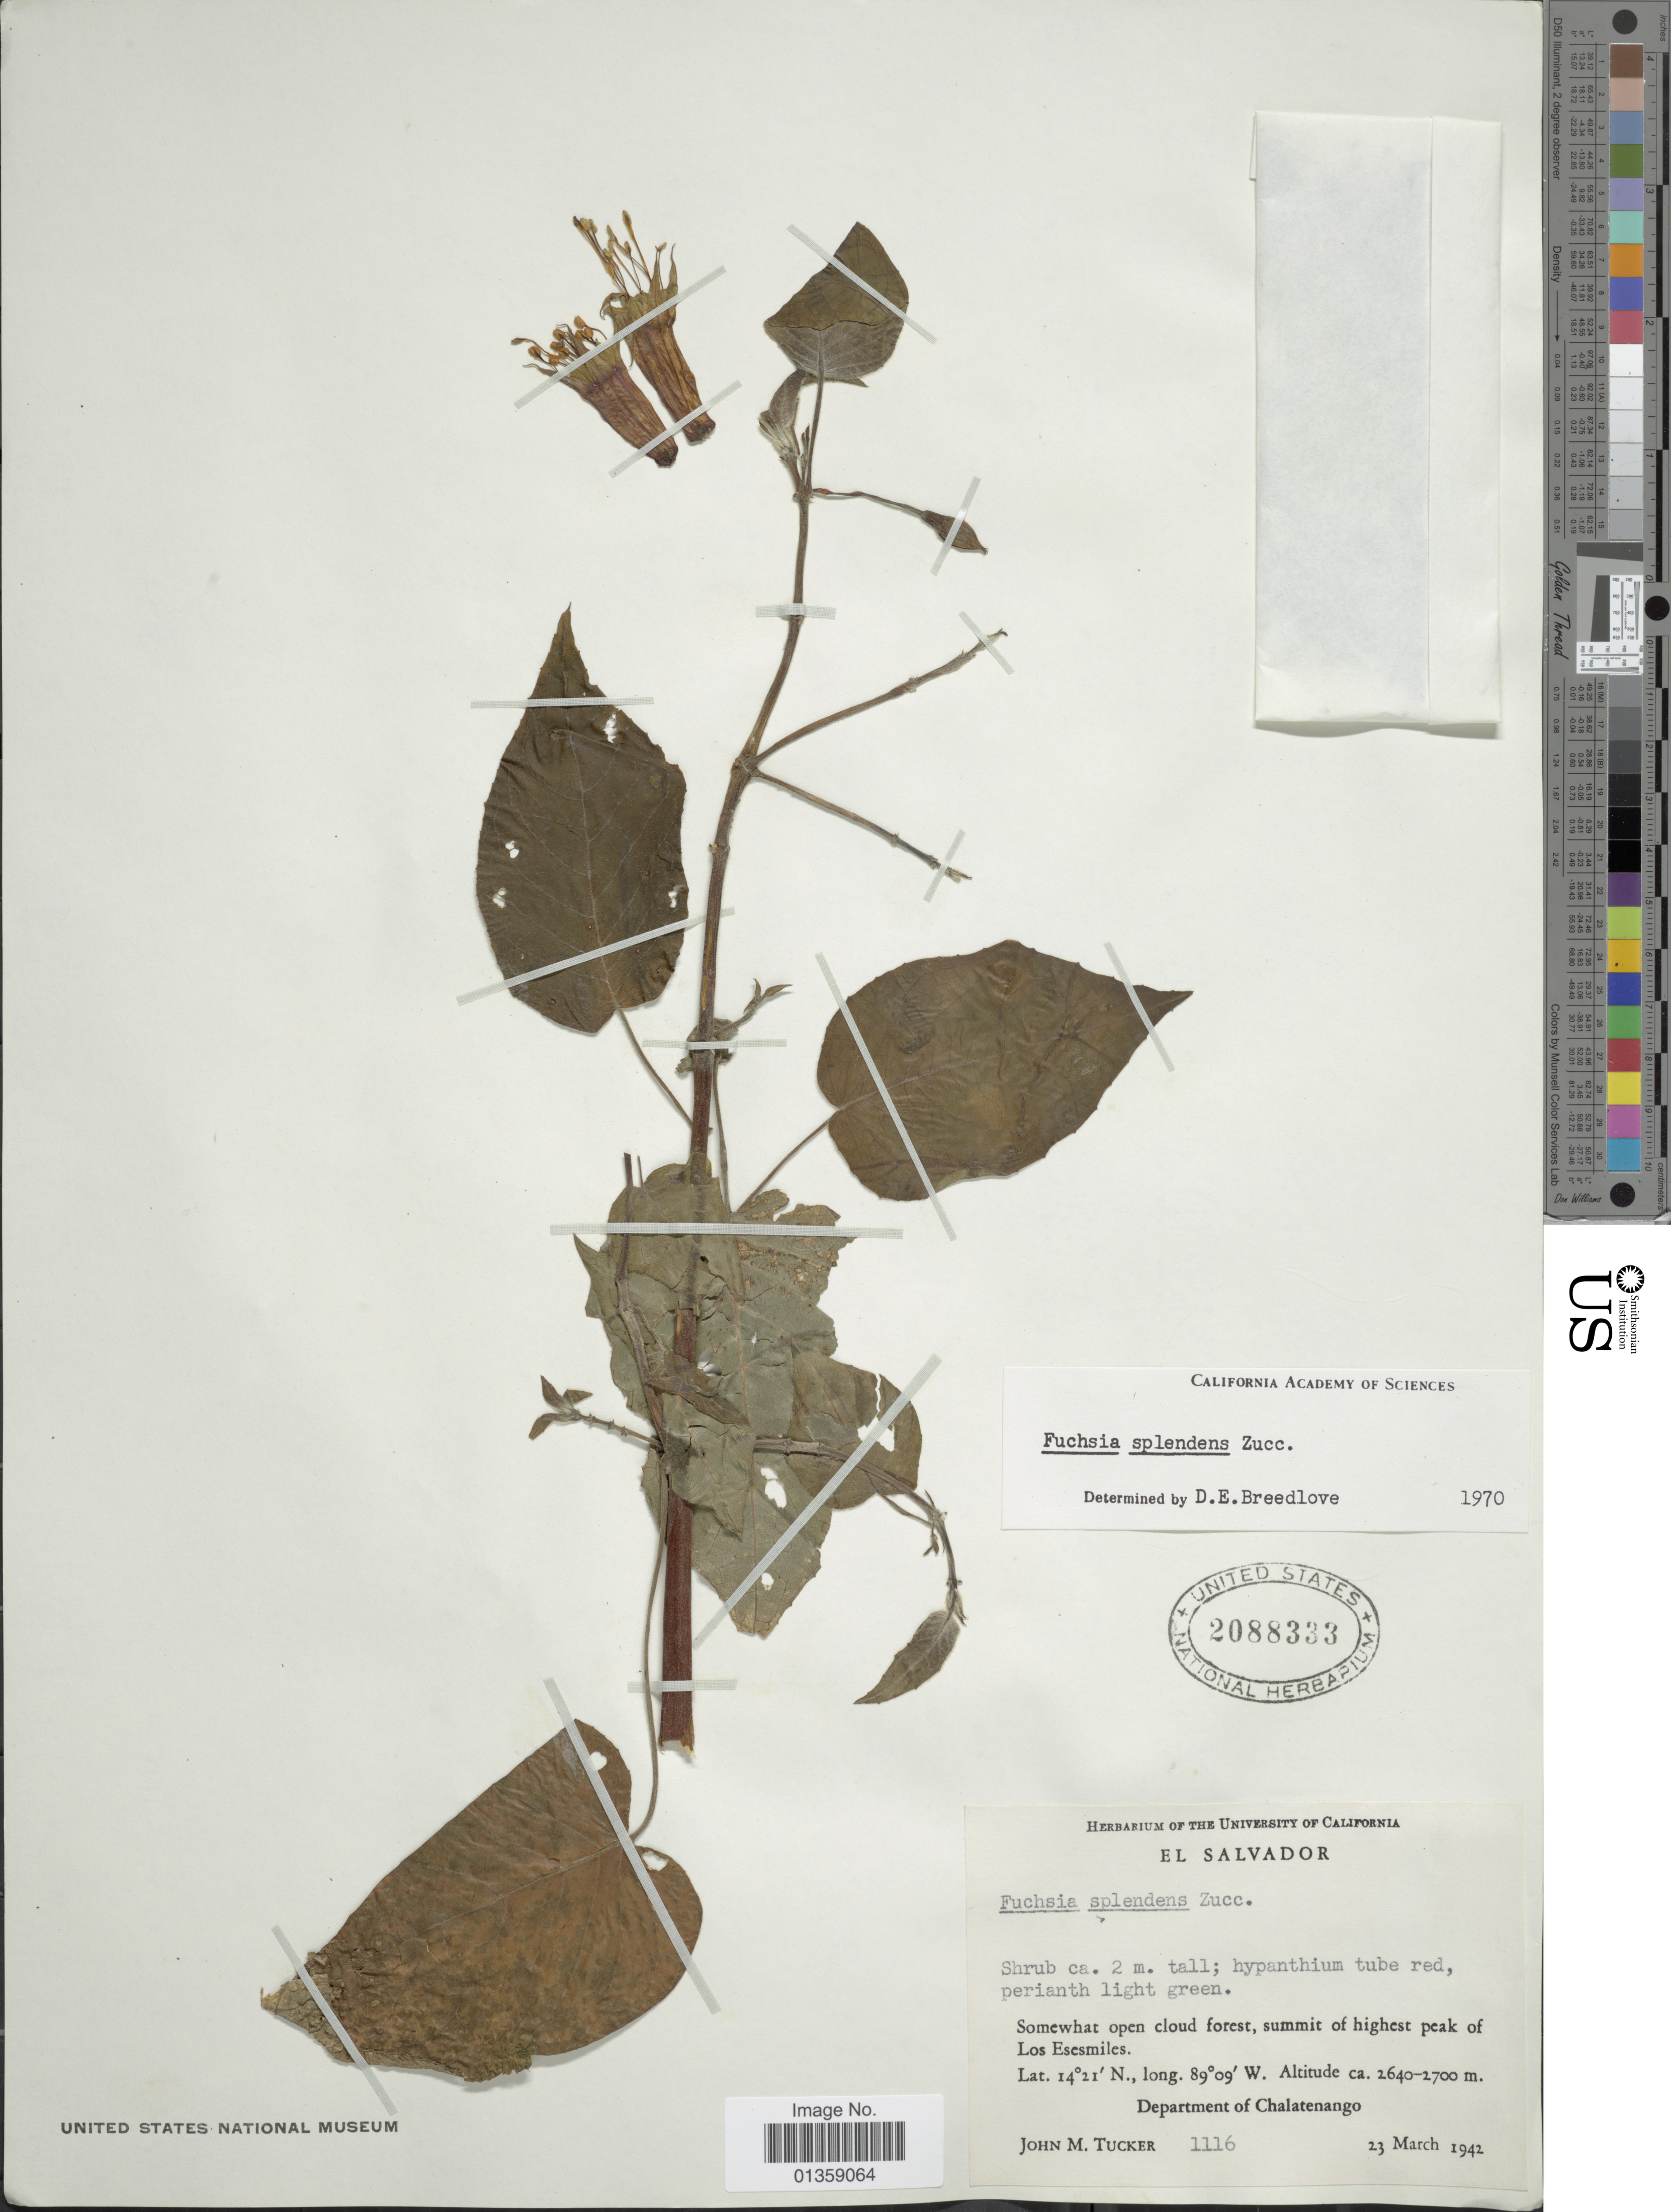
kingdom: Plantae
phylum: Tracheophyta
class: Magnoliopsida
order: Myrtales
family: Onagraceae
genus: Fuchsia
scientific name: Fuchsia splendens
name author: Zucc.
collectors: J. M. Tucker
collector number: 1116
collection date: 1942-03-23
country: El Salvador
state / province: Chalatenango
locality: Somewhat open cloud forest, summit of highest peak of Los Esesmiles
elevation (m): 2640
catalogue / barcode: US 2088333